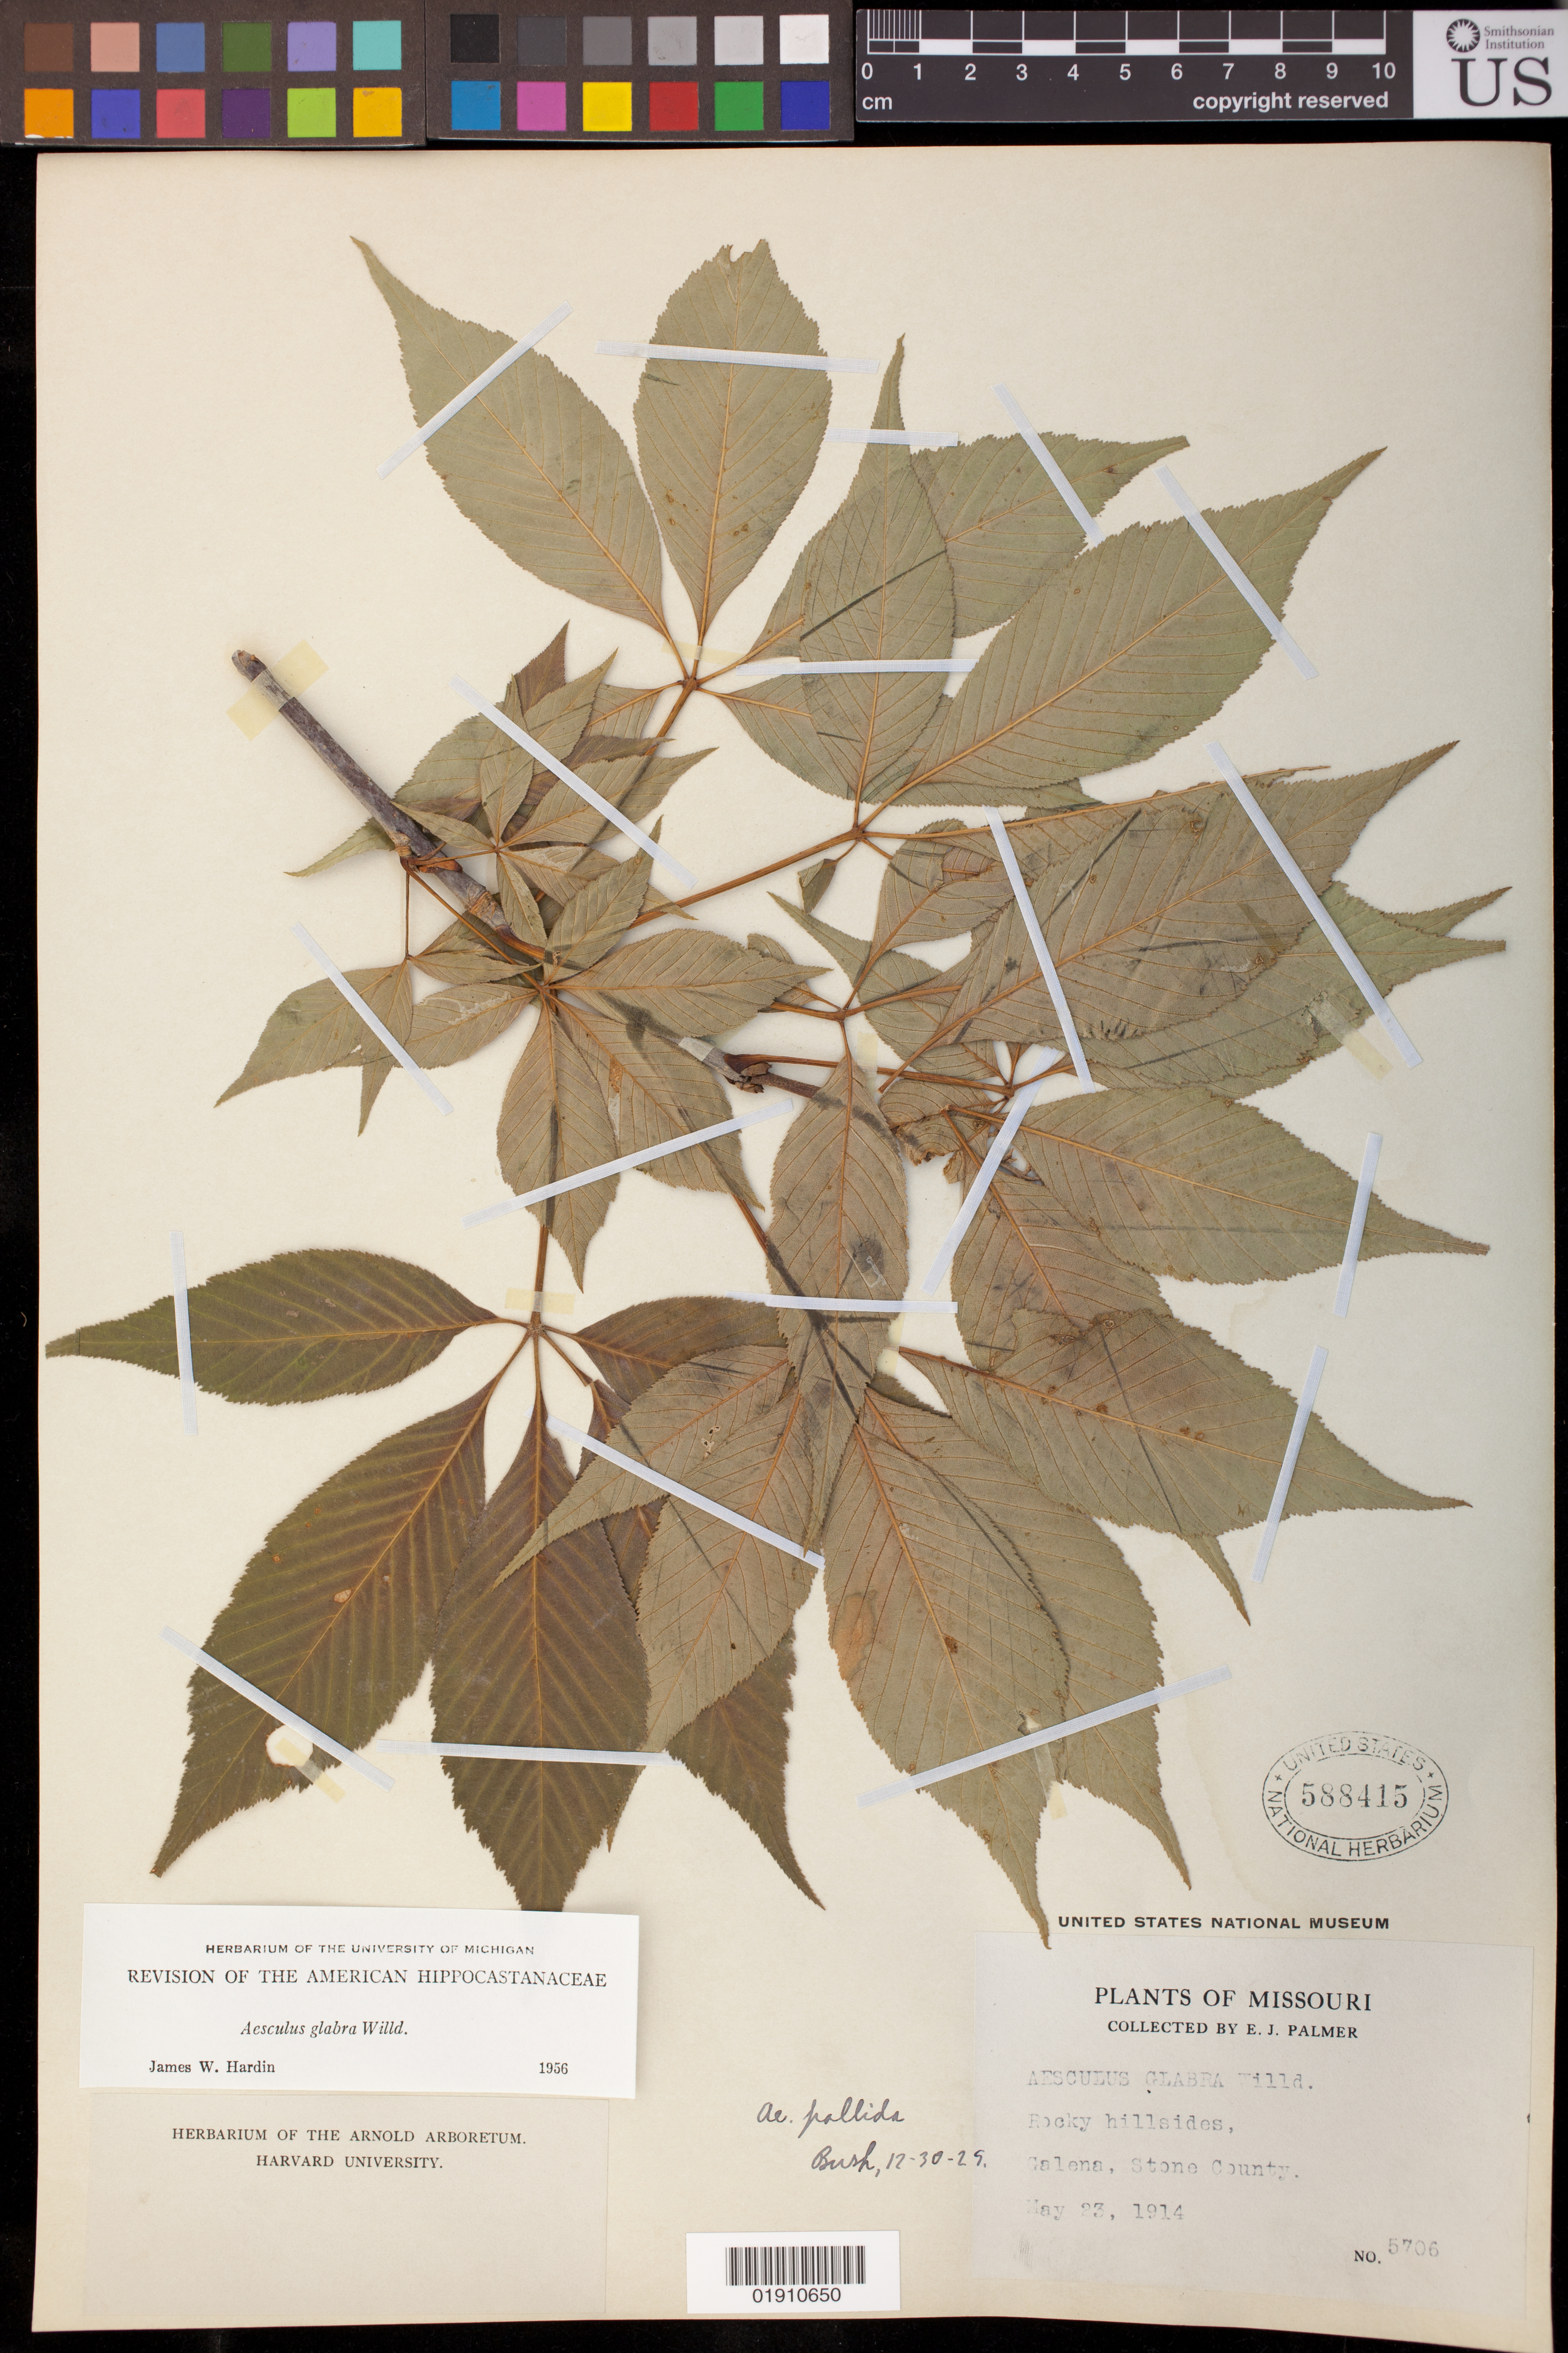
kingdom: Plantae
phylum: Tracheophyta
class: Magnoliopsida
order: Sapindales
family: Sapindaceae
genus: Aesculus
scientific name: Aesculus glabra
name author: Willd.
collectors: E. J. Palmer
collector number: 5706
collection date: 1914-05-23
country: United States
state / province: Missouri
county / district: Stone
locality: Galena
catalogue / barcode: US 588415